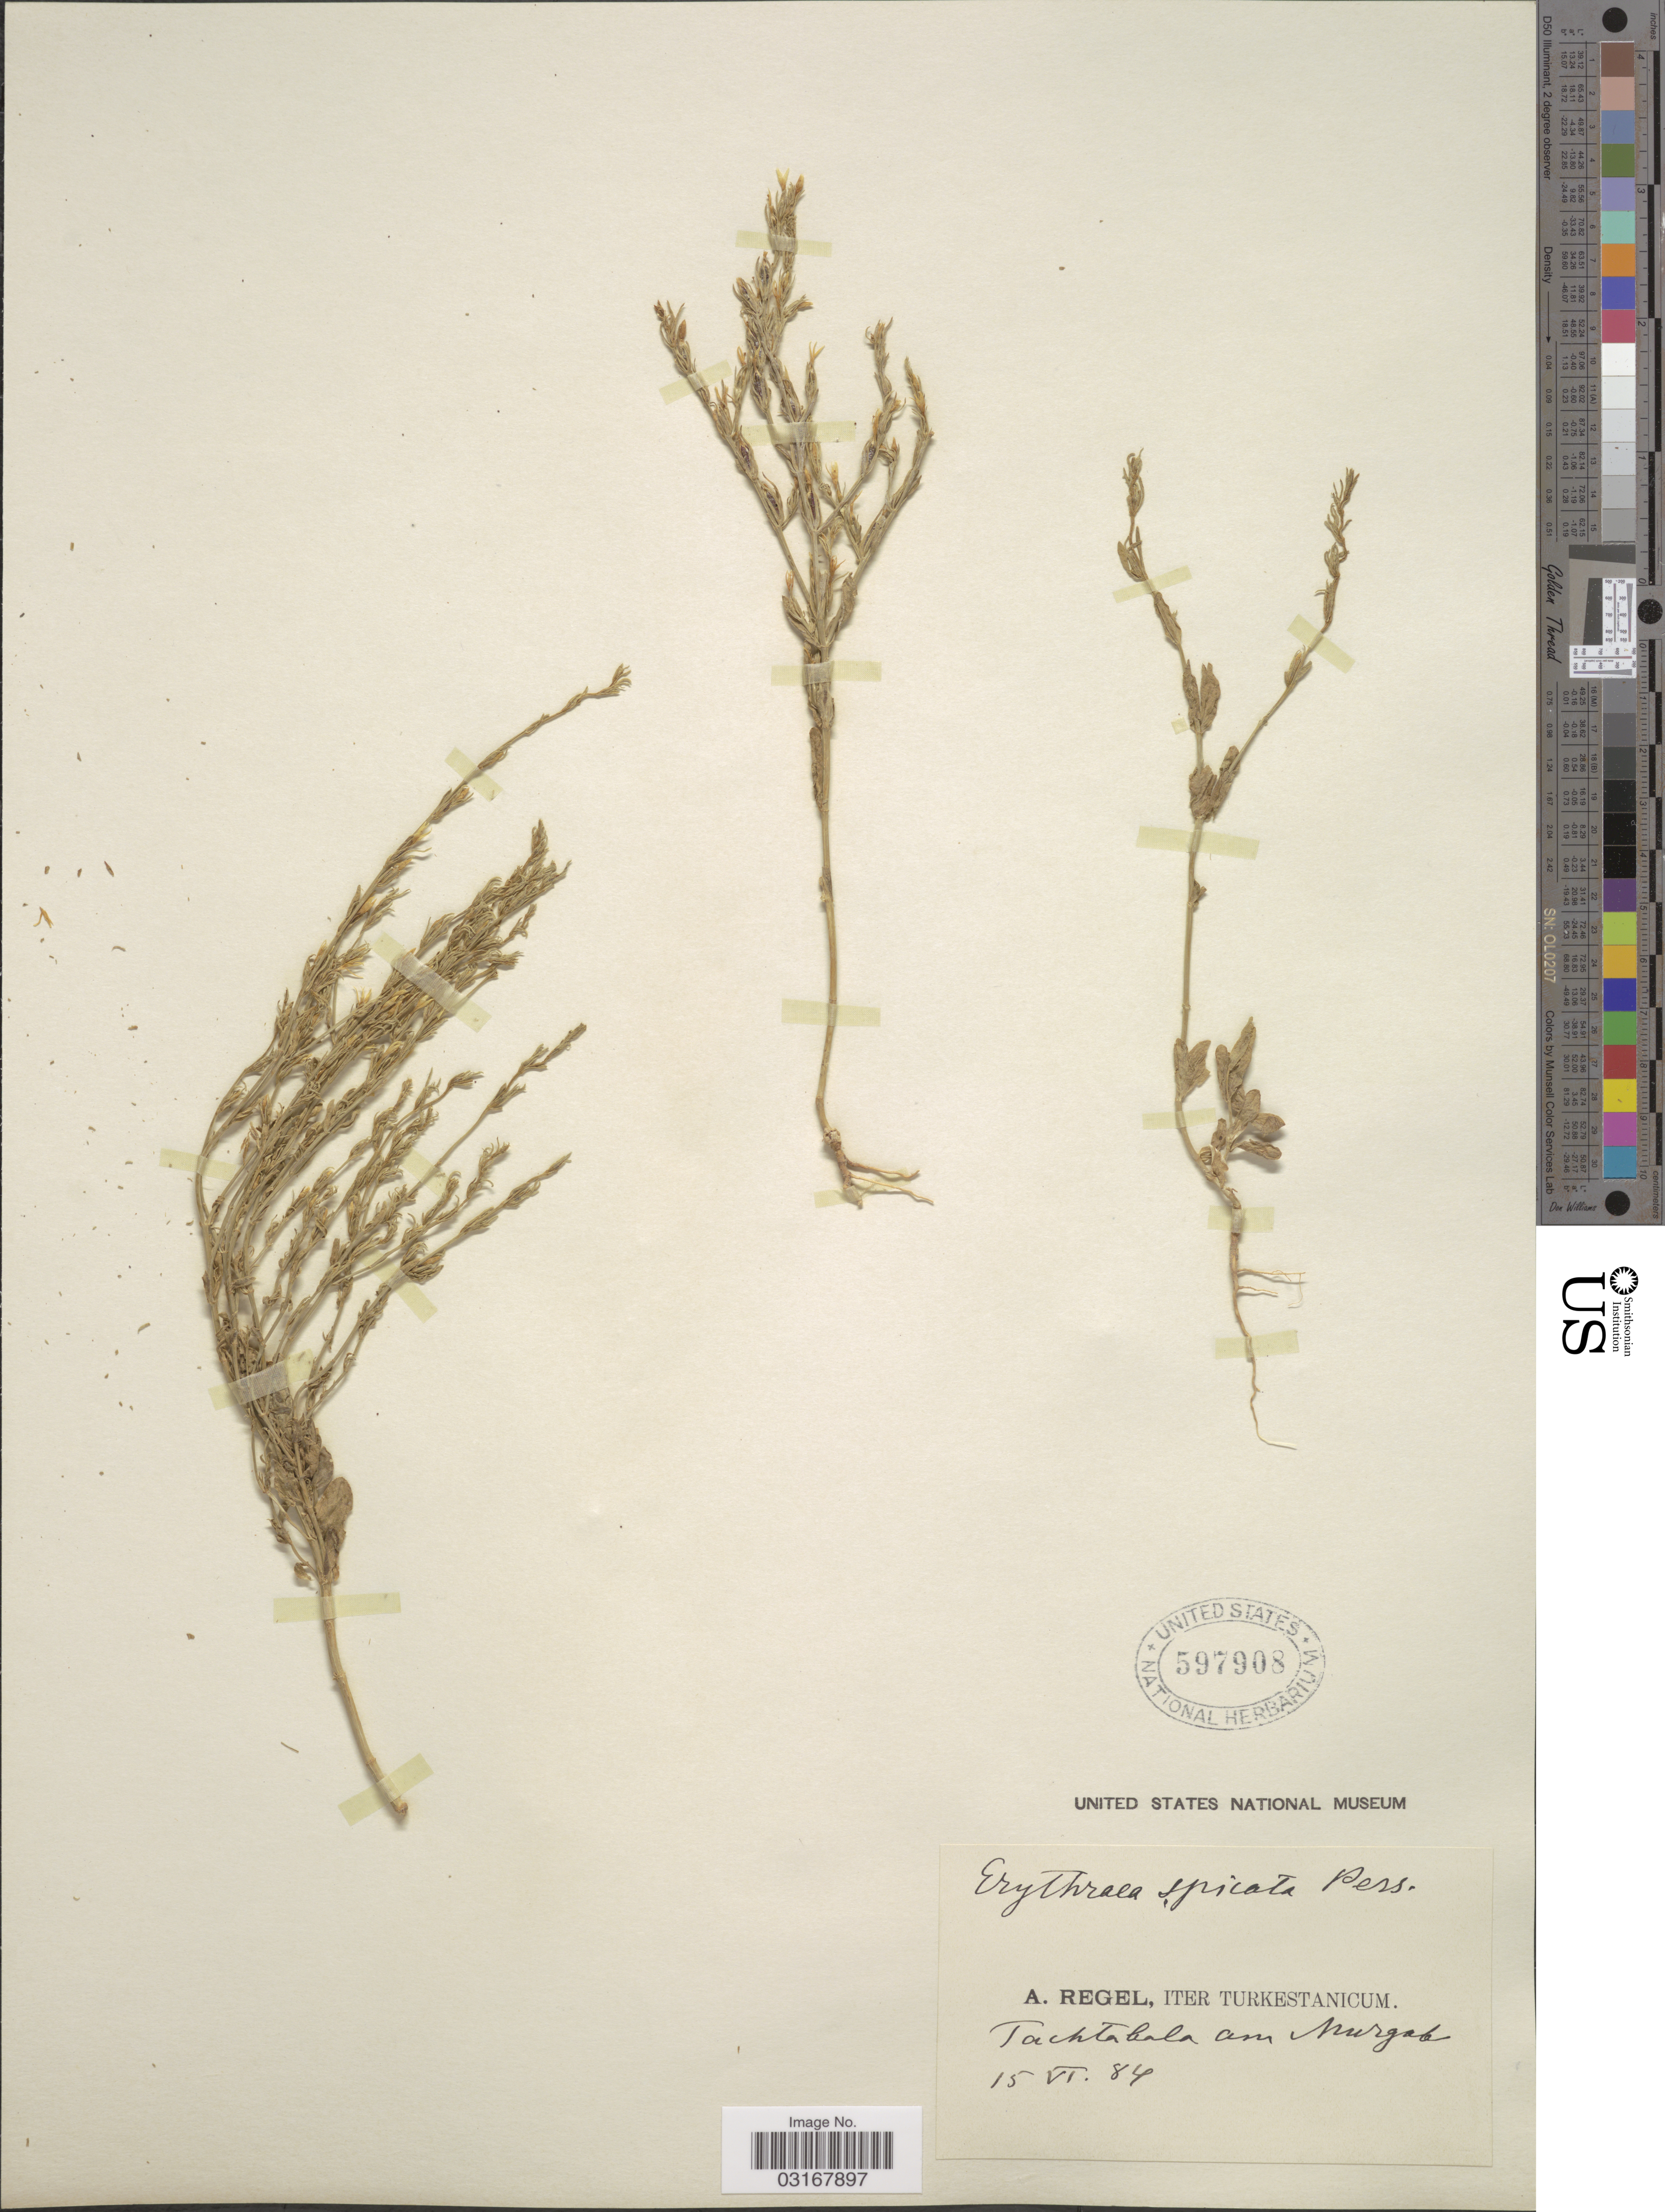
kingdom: Plantae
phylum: Tracheophyta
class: Magnoliopsida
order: Gentianales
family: Gentianaceae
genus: Centaurium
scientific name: Centaurium spicatum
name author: (L.) Fritsch ex Janch.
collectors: A. Regel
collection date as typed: Transcribed d/m/y: 15/6/84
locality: Tachtabala am Nurgab. [interpreted]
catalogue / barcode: US 597908